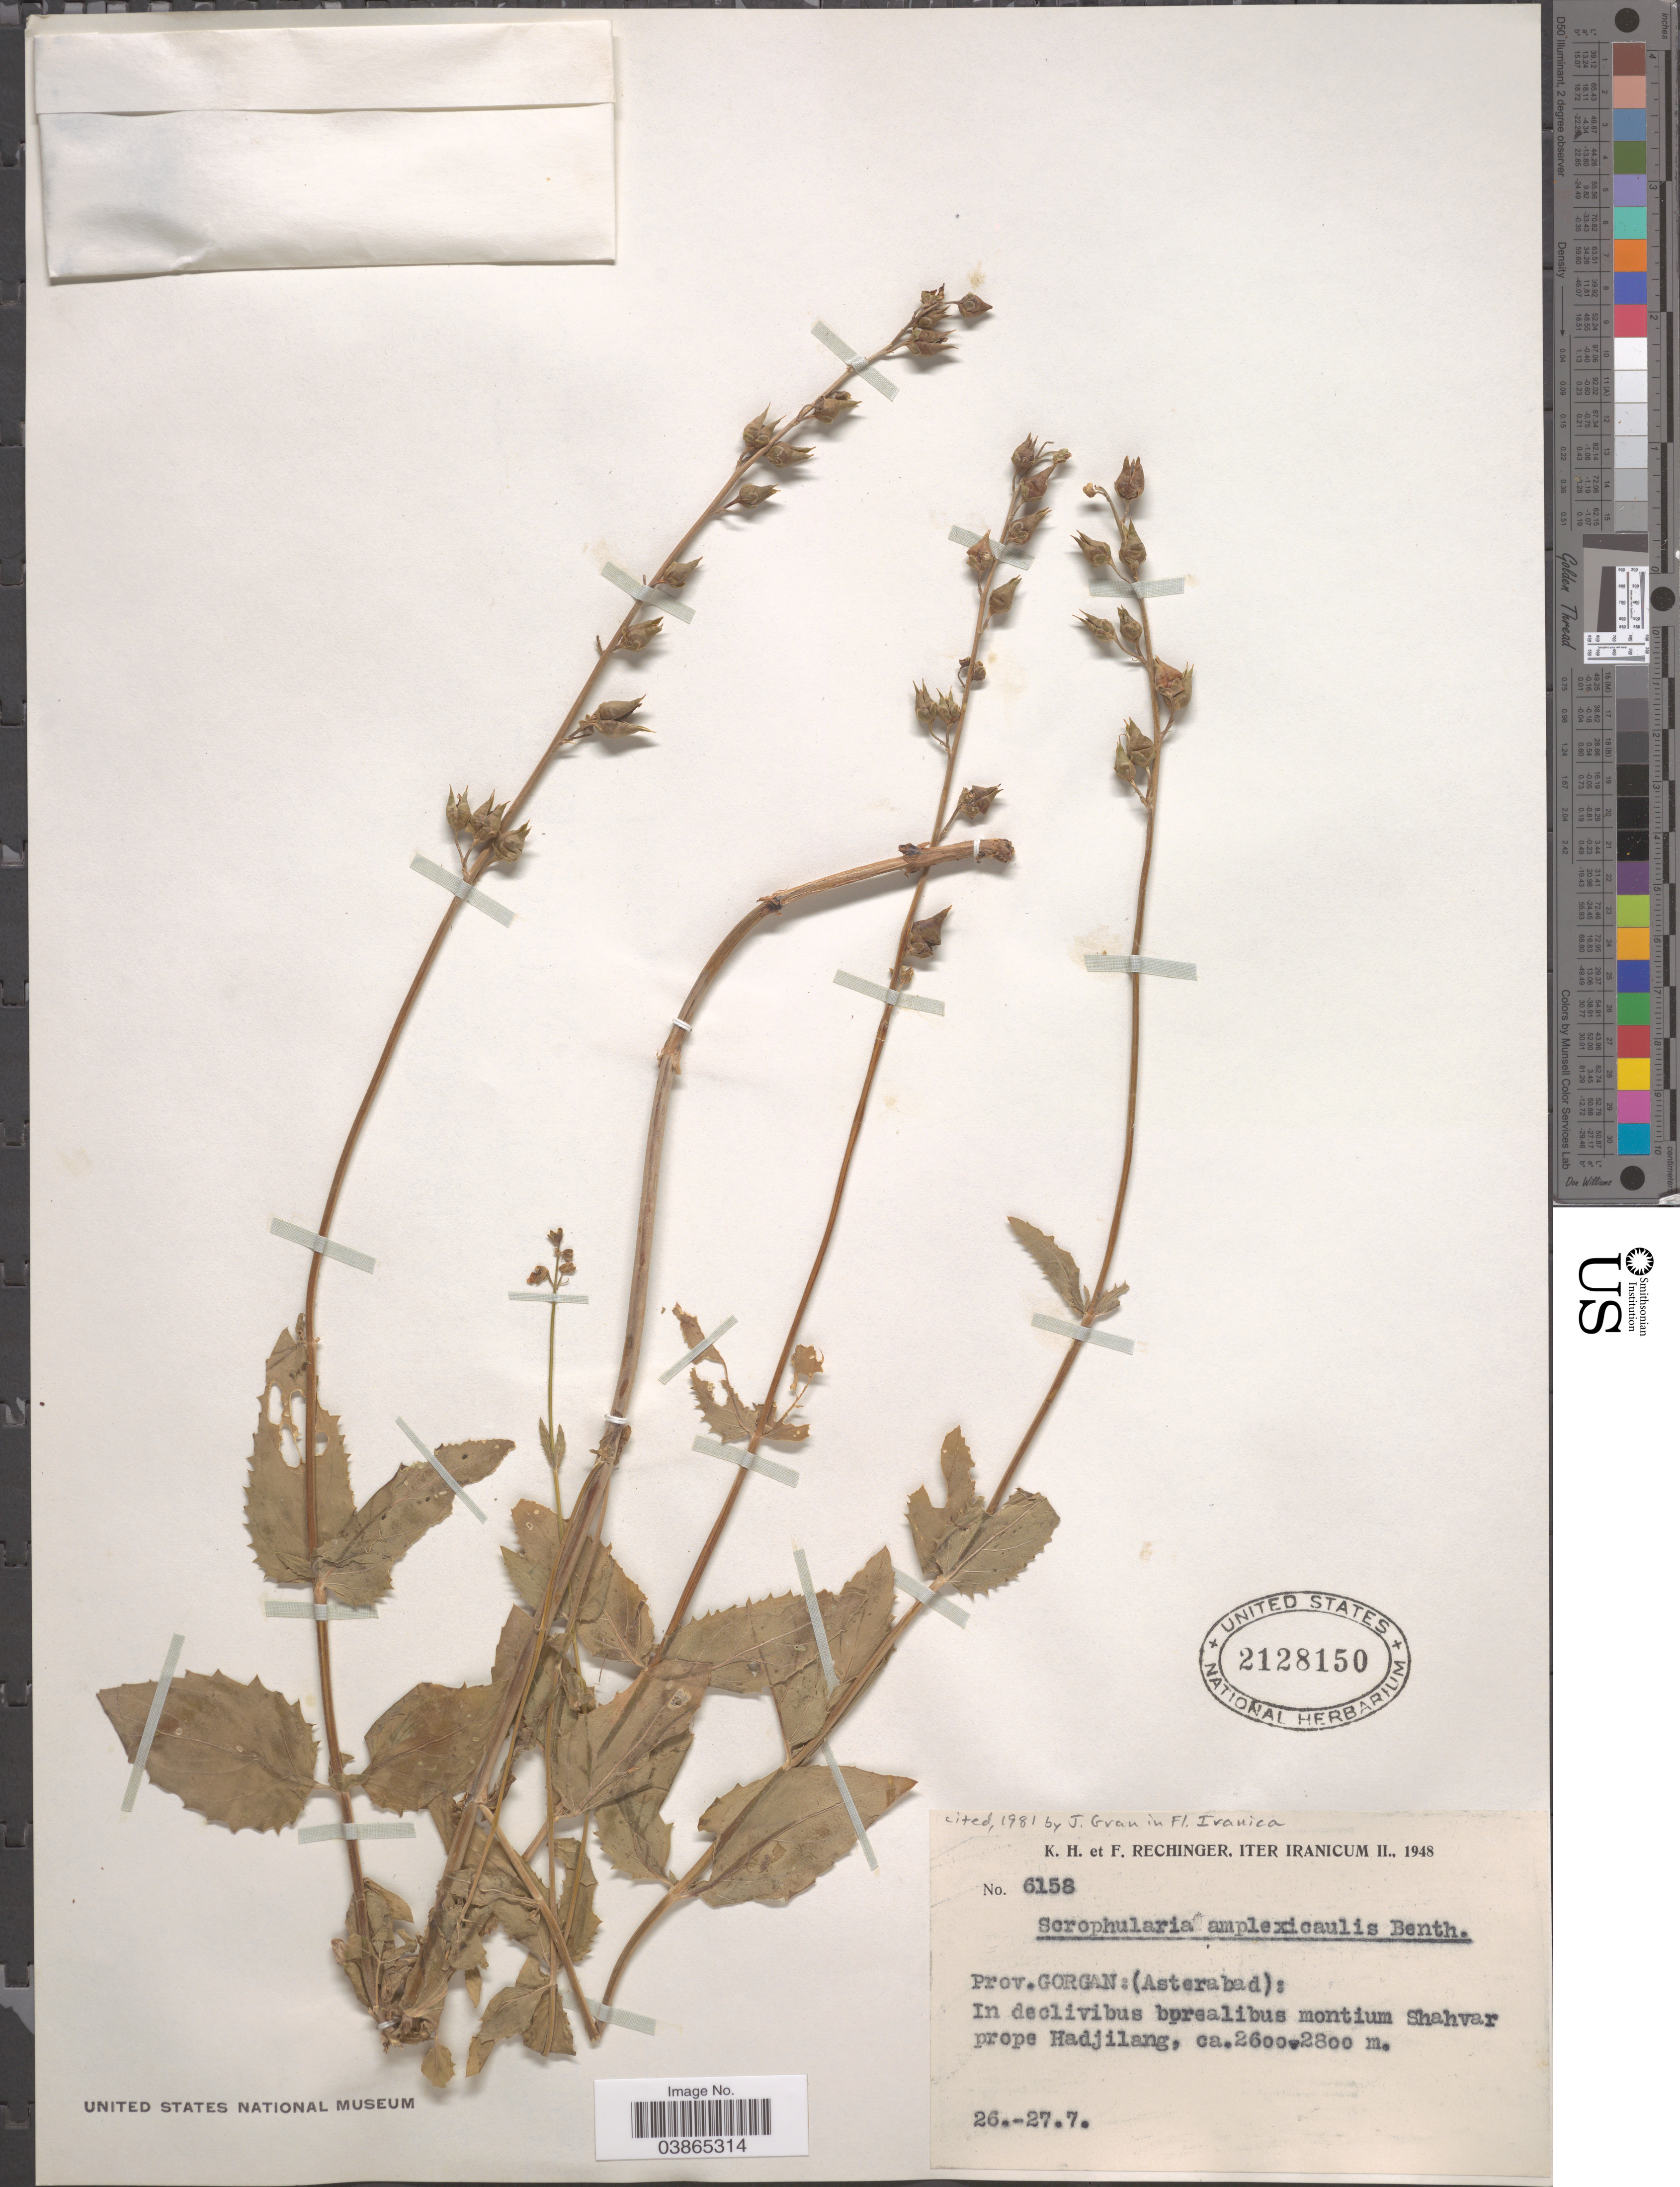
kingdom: Plantae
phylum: Tracheophyta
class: Magnoliopsida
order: Lamiales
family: Scrophulariaceae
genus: Scrophularia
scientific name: Scrophularia amplexicaulis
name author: Benth.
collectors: K. H. Rechinger & F. Rechinger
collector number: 6158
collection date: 1948-07-26/1948-07-27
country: Iran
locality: Iter Iranicum II. Prov. Gorgan:(Asterabad): In declivibus borealibus montium Shahvar prope Hadjilang.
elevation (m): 2600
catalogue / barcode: US 2128150